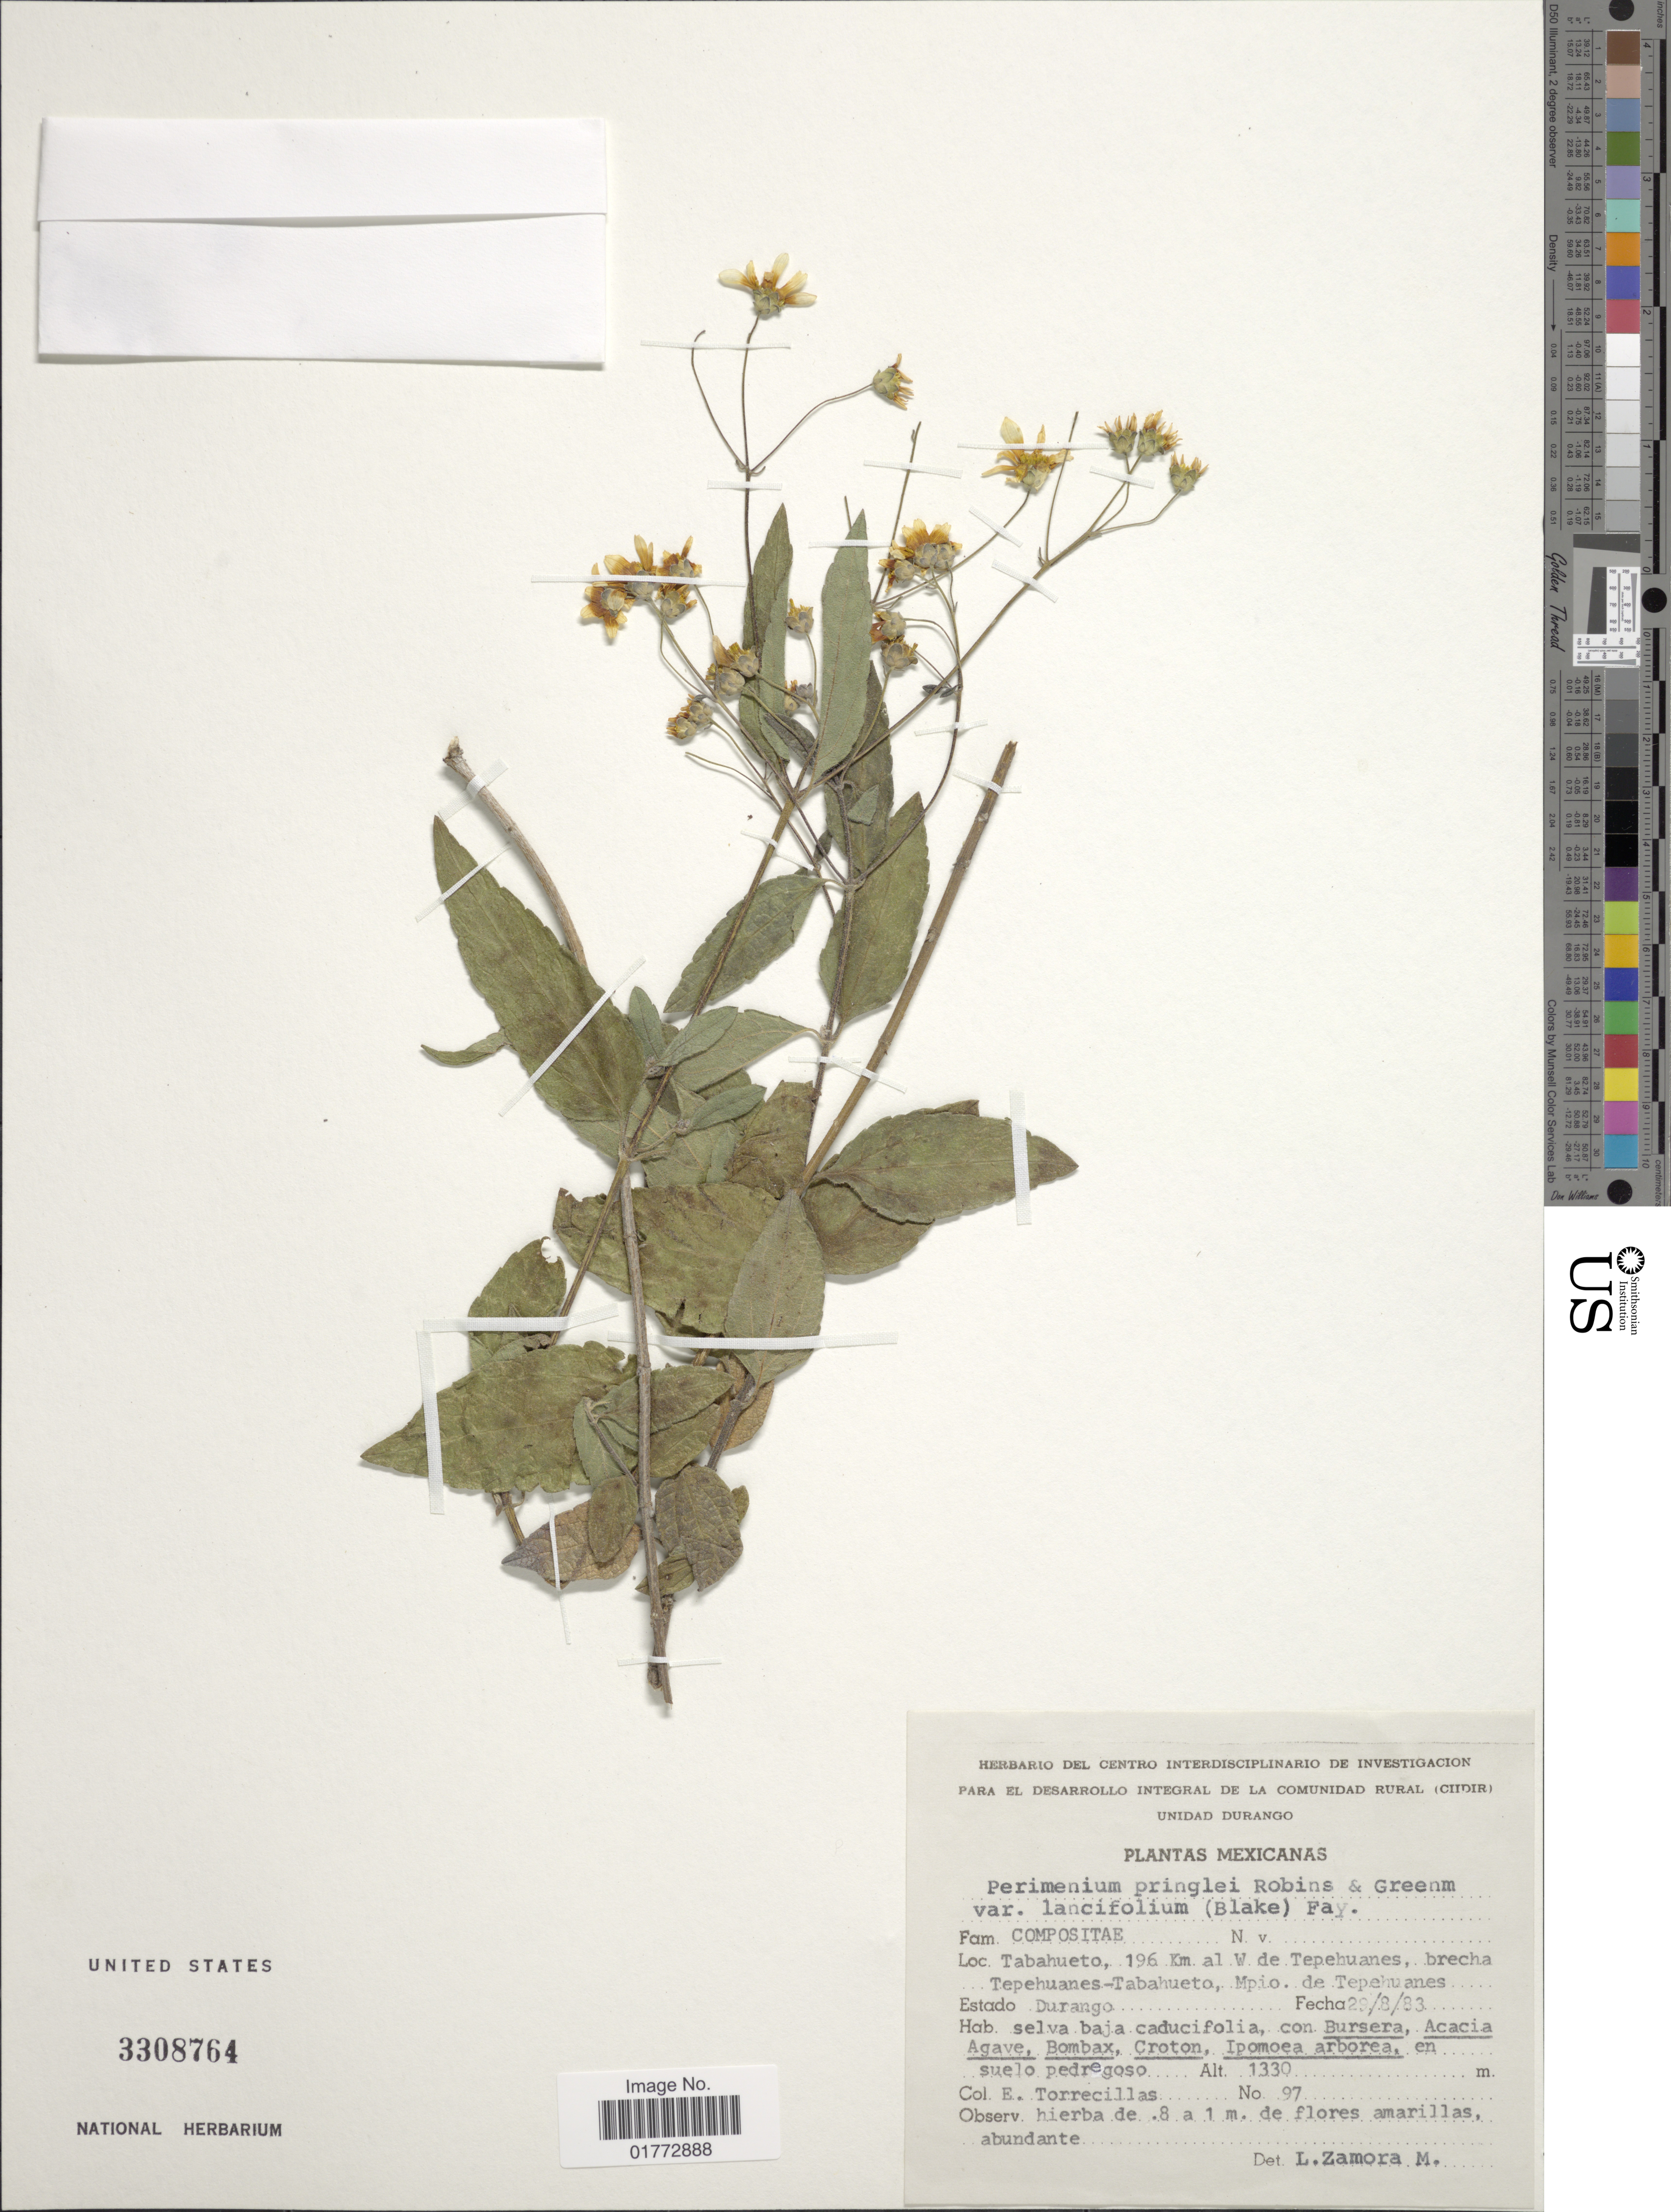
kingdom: Plantae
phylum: Tracheophyta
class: Magnoliopsida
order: Asterales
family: Asteraceae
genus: Perymenium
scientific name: Perymenium pringlei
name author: B.L. Rob. & Greenm.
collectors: E. Torrecillas N.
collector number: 97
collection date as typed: Transcribed d/m/y: 29/8/83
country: Mexico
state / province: Durango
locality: Tabahueto, 196 km al W de Tepehuanes, brecha Tepehuanes-Tabahueto, Mpio. de Tepehuanes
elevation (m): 1330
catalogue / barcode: US 3308764